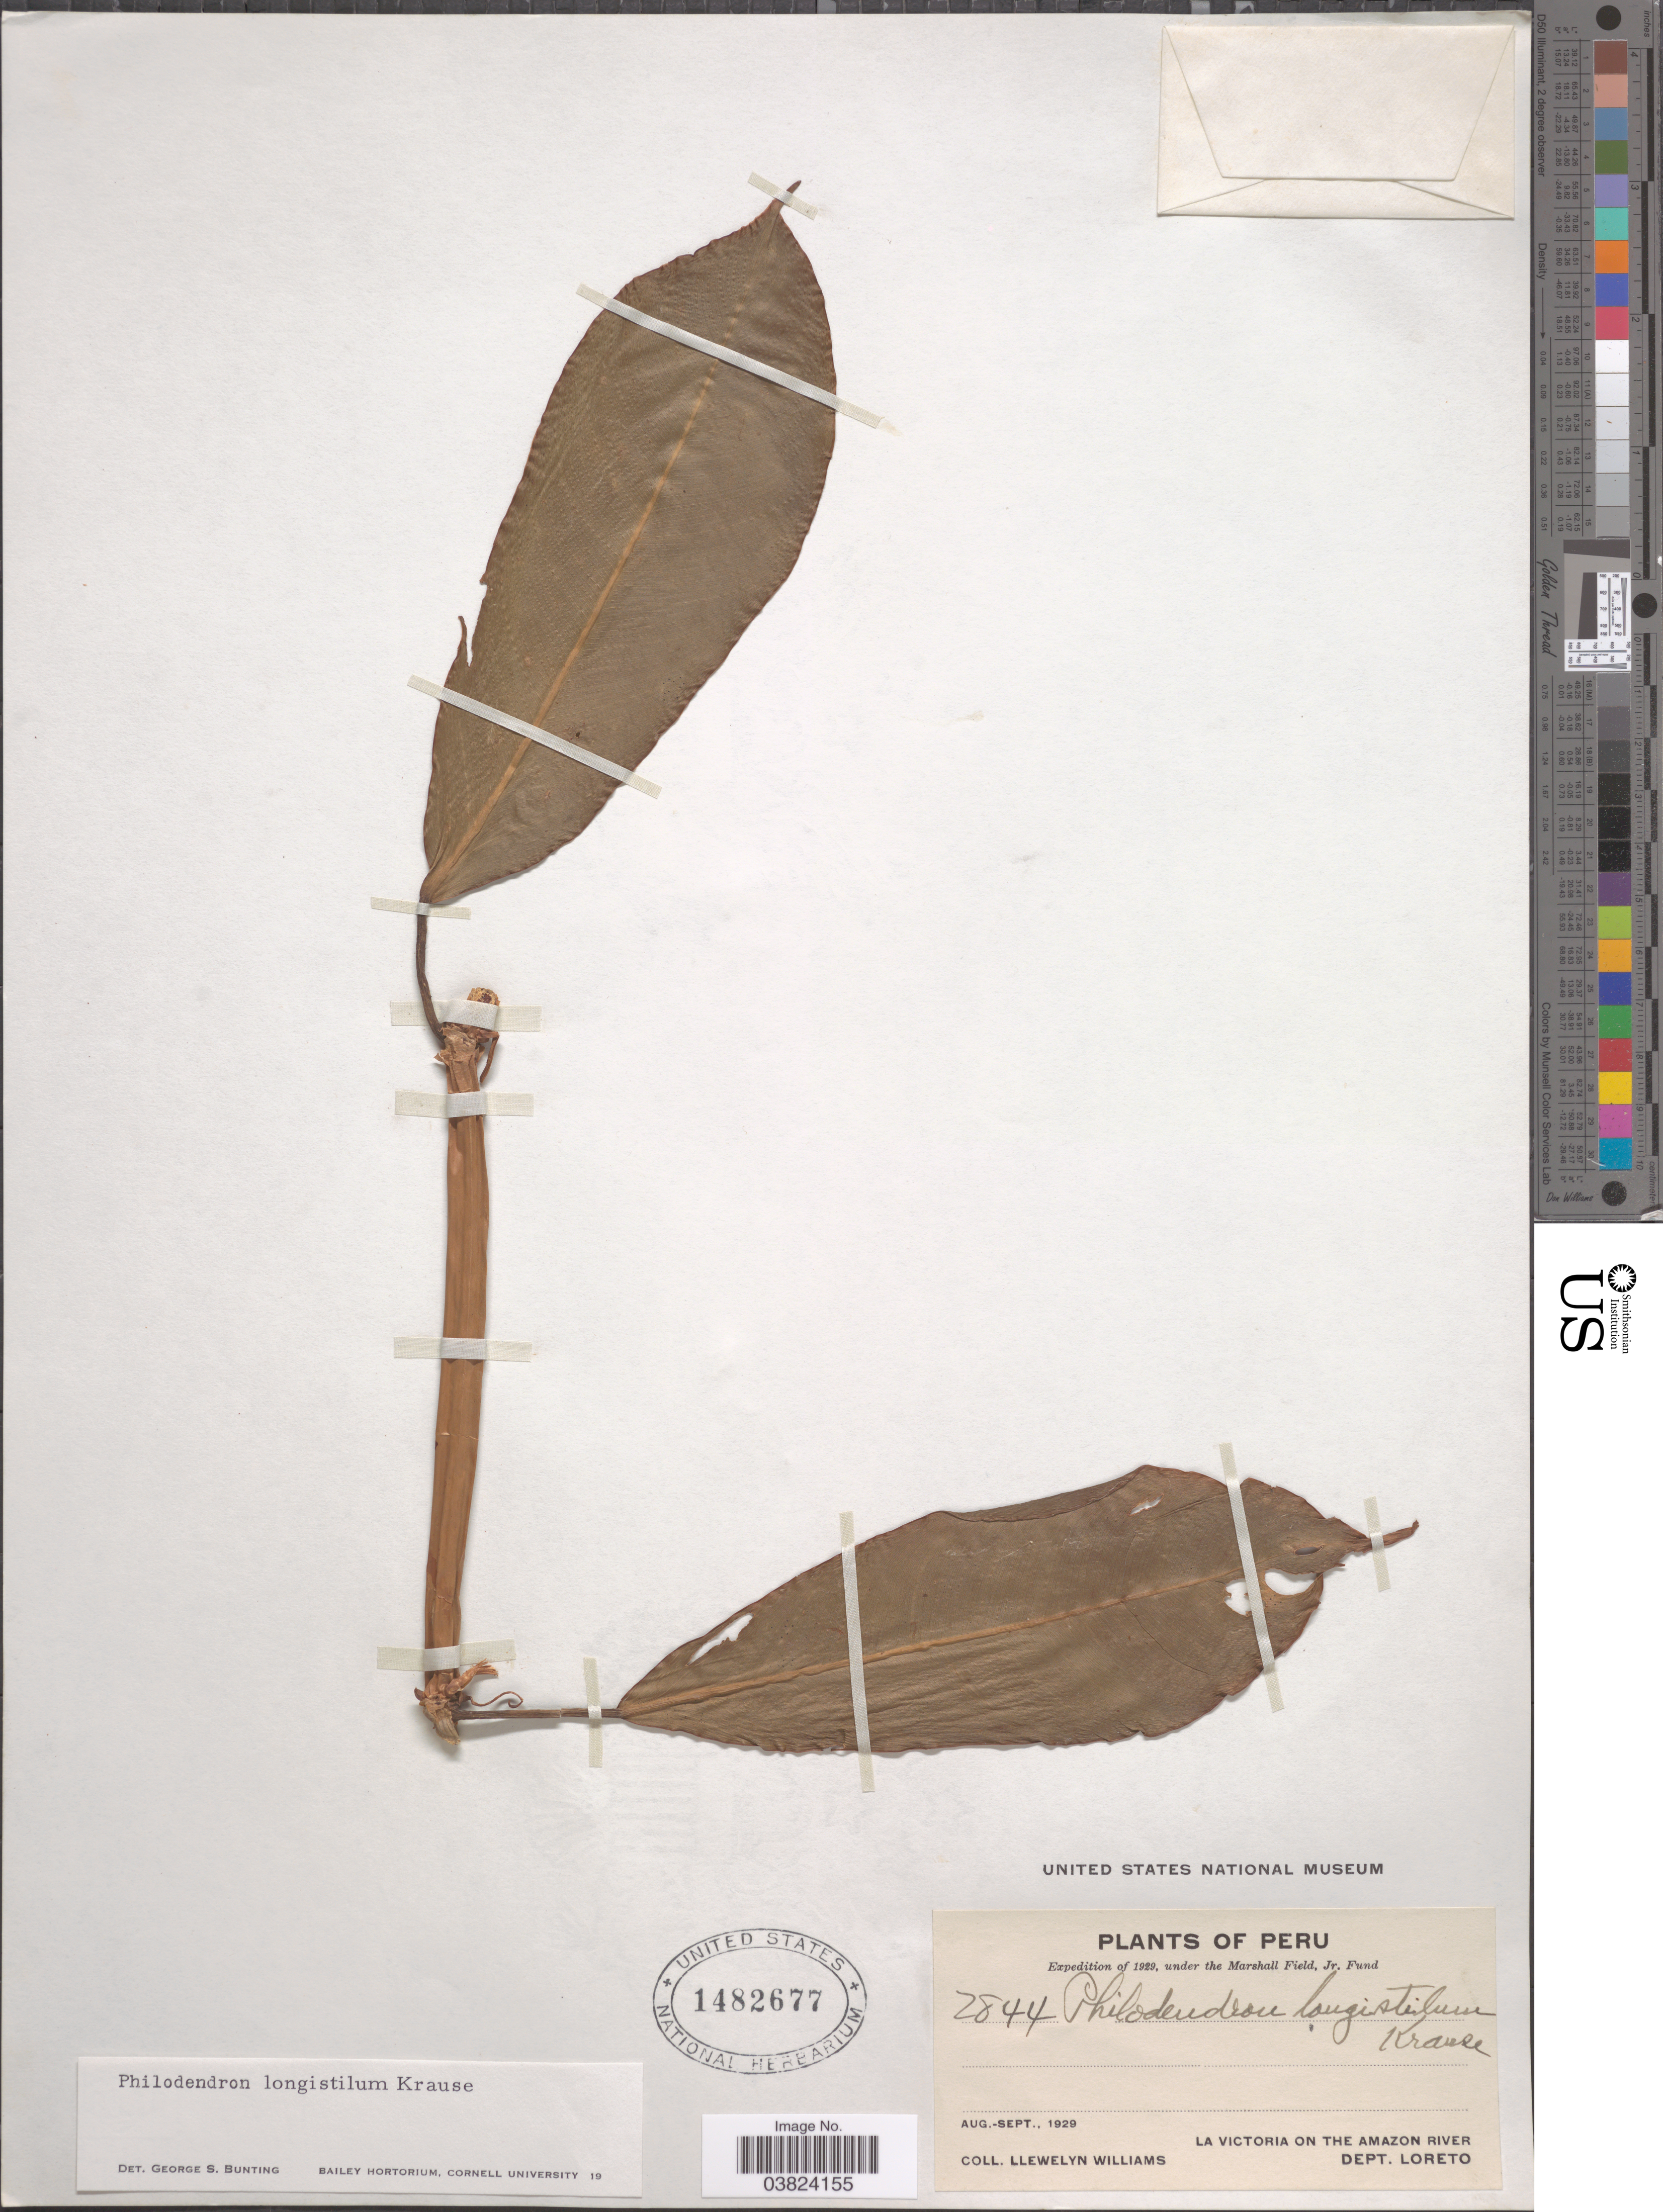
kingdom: Plantae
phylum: Tracheophyta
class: Liliopsida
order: Alismatales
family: Araceae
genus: Philodendron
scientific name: Philodendron longistilum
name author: K. Krause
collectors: Ll. Williams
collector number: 2844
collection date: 1929-08/1929-09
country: Peru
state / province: Loreto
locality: La victoria on the Amazon river, Dept. Loreto.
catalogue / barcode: US 1482677